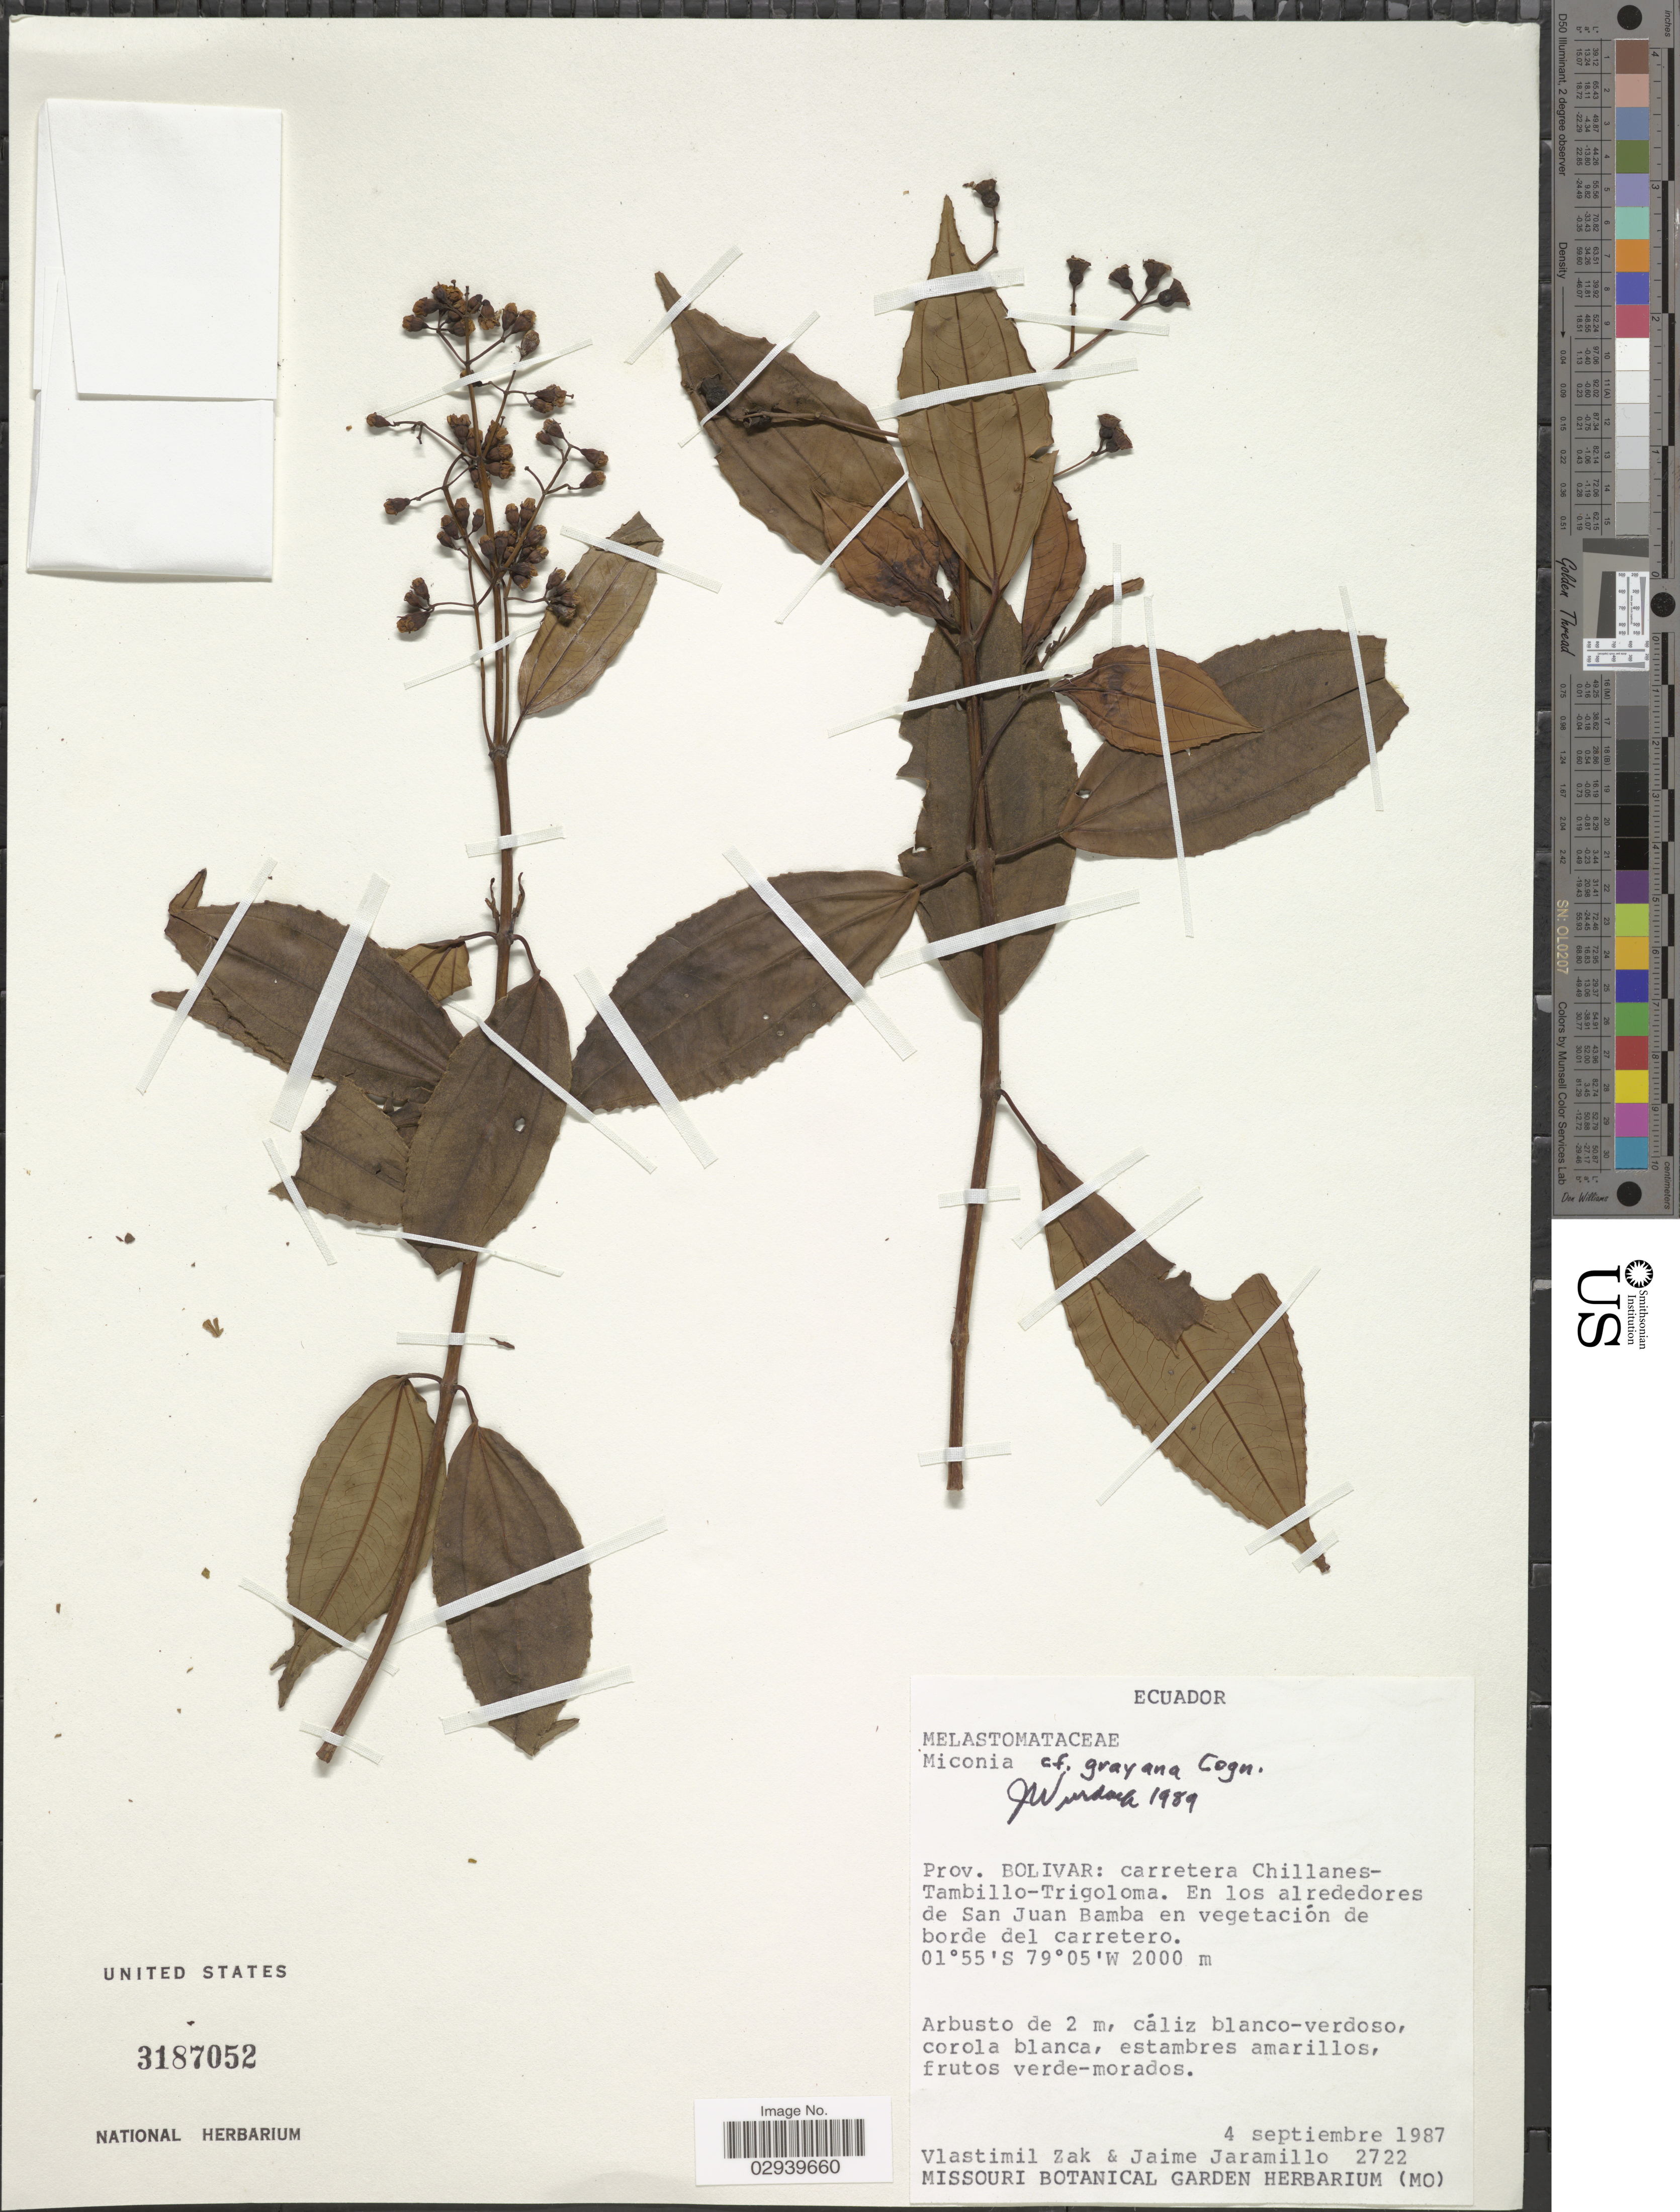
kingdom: Plantae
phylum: Tracheophyta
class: Magnoliopsida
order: Myrtales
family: Melastomataceae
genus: Miconia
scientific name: Miconia grayana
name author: Cogn.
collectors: V. Zak & J. Jaramillo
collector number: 2722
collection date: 1987-09-04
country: Ecuador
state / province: Bolívar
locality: Carretera Chillanes-Tambillo-Trigoloma. En los alrededores de San Juan Bamba en vegetación de borde del carretero.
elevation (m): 2000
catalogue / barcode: US 3187052